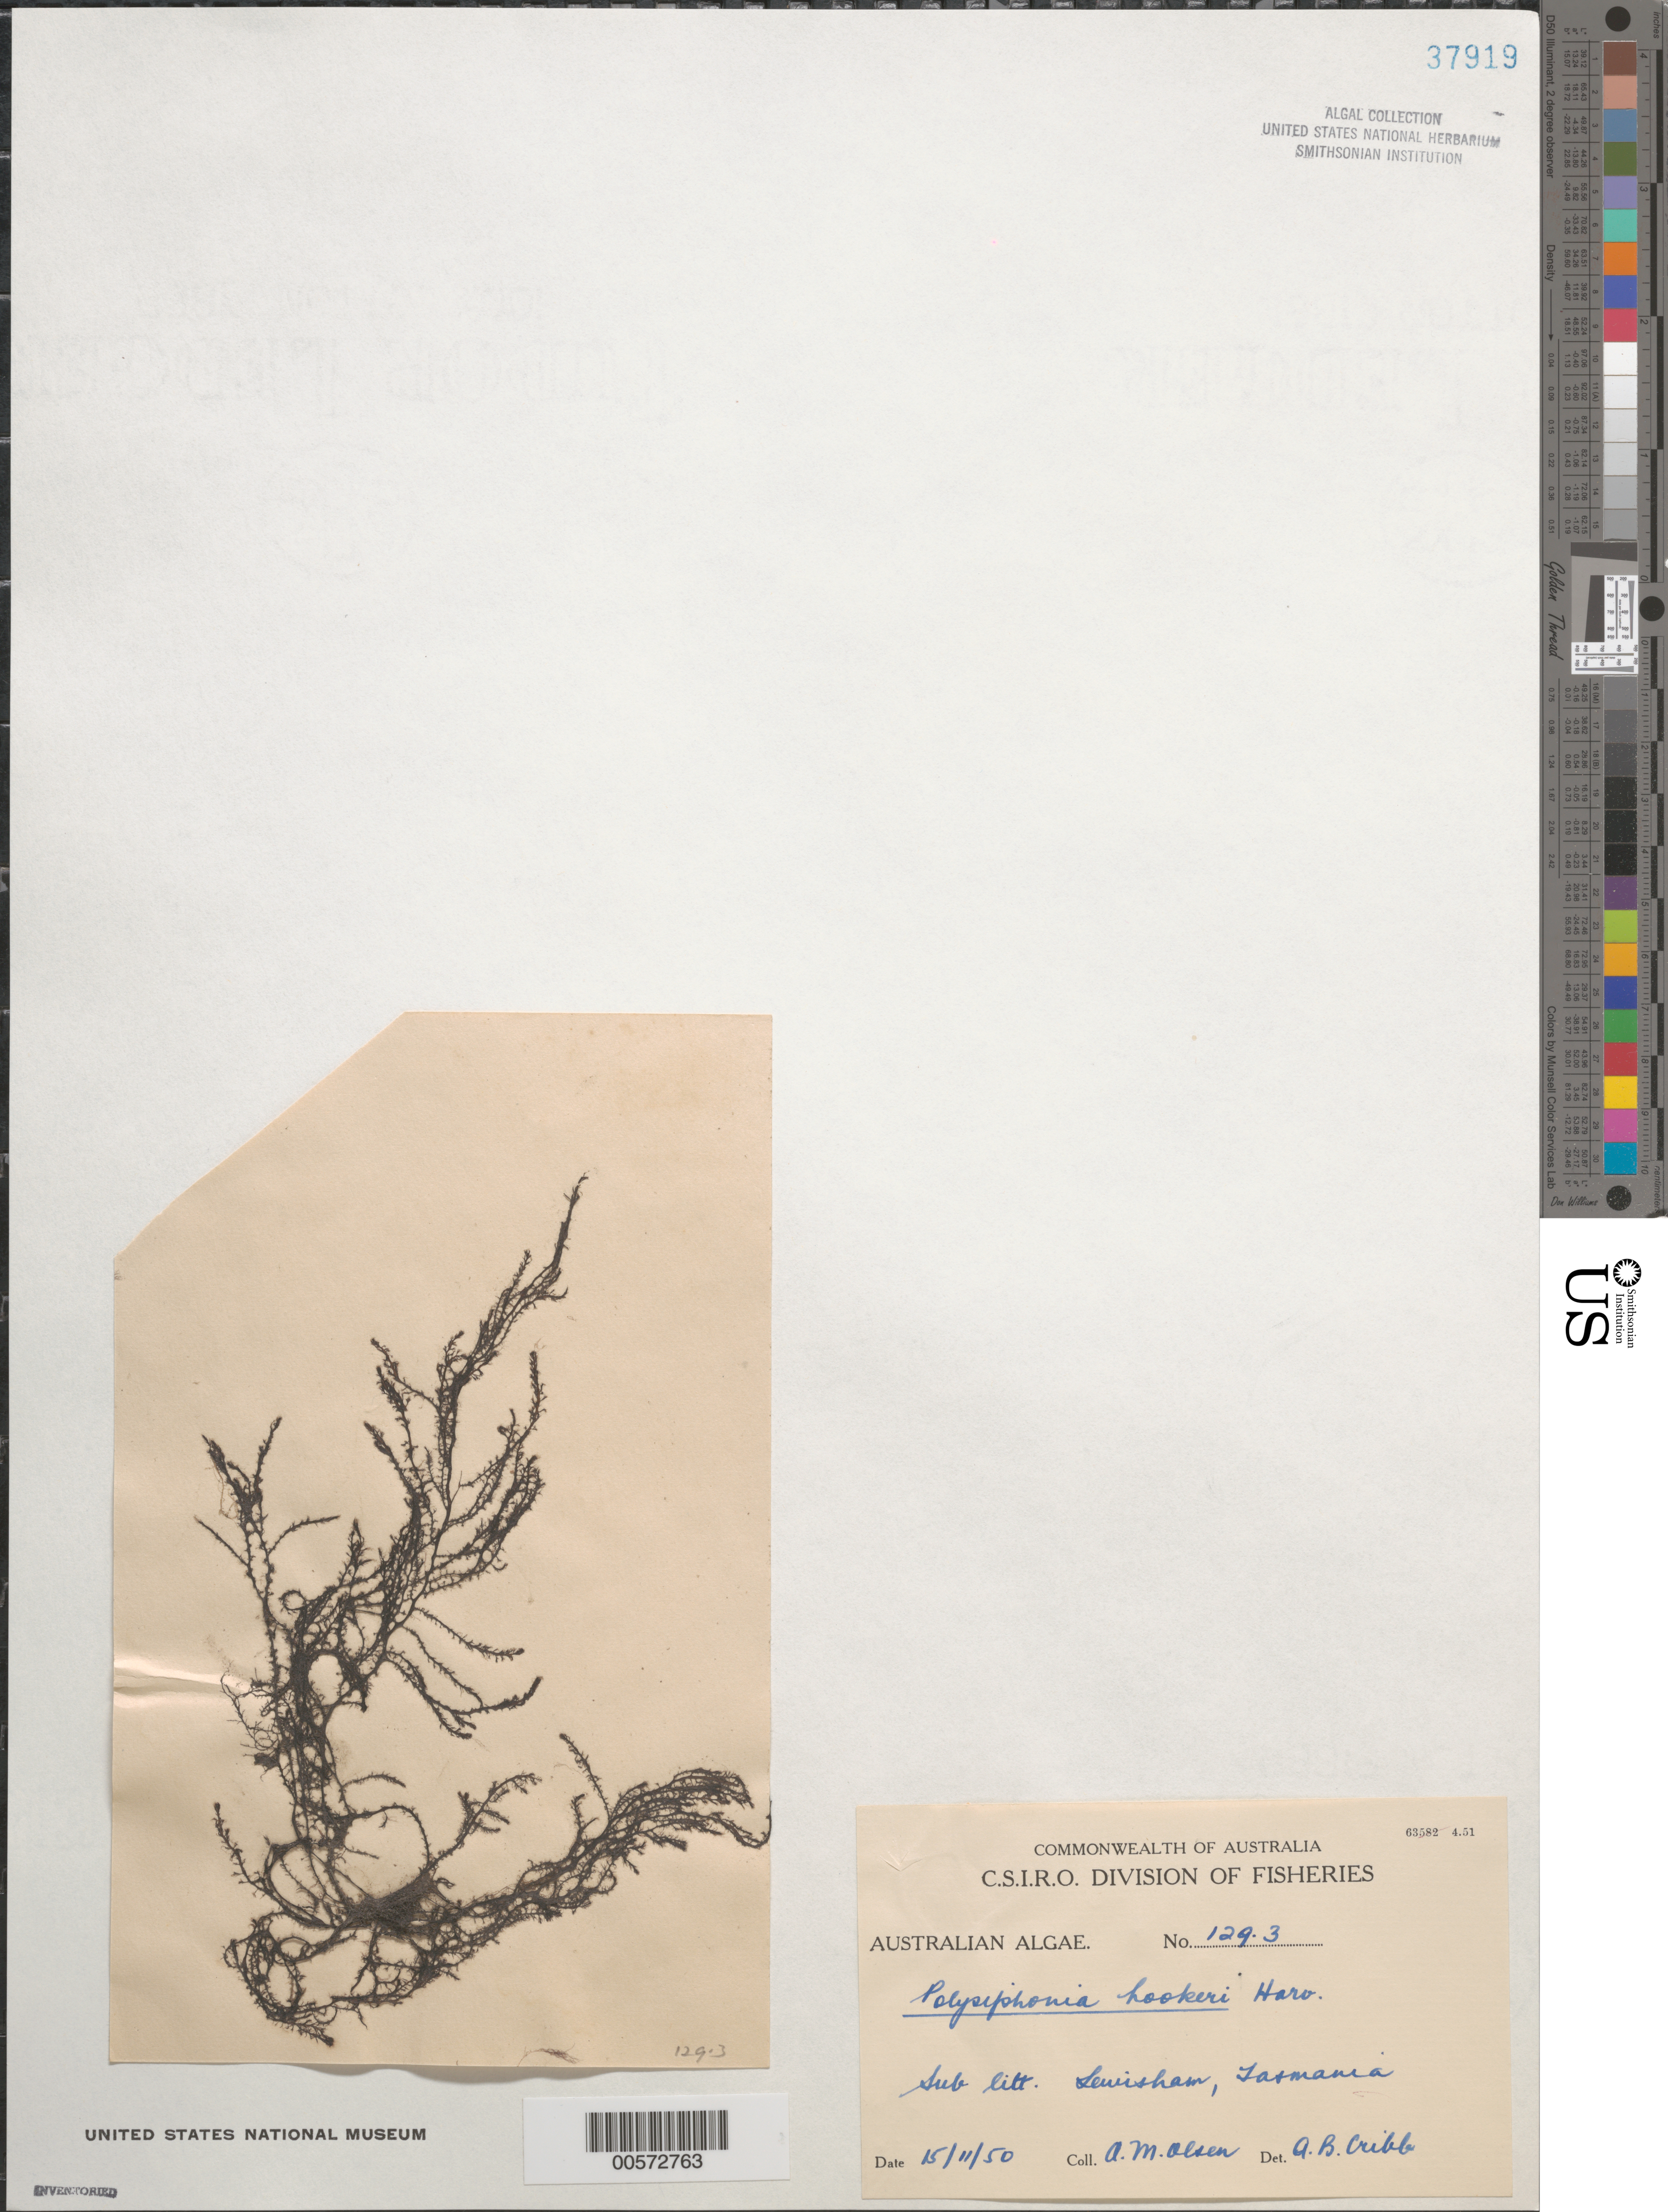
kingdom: Plantae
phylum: Rhodophyta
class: Florideophyceae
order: Gigartinales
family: Phyllophoraceae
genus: Fredericqia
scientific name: Fredericqia chiton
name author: (M. Howe) C.A. Maggs et al.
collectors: A. Olsen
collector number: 129.3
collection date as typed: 15 Nov 1950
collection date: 1950-11-15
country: Australia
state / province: Tasmania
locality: Lewisham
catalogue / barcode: US 37919